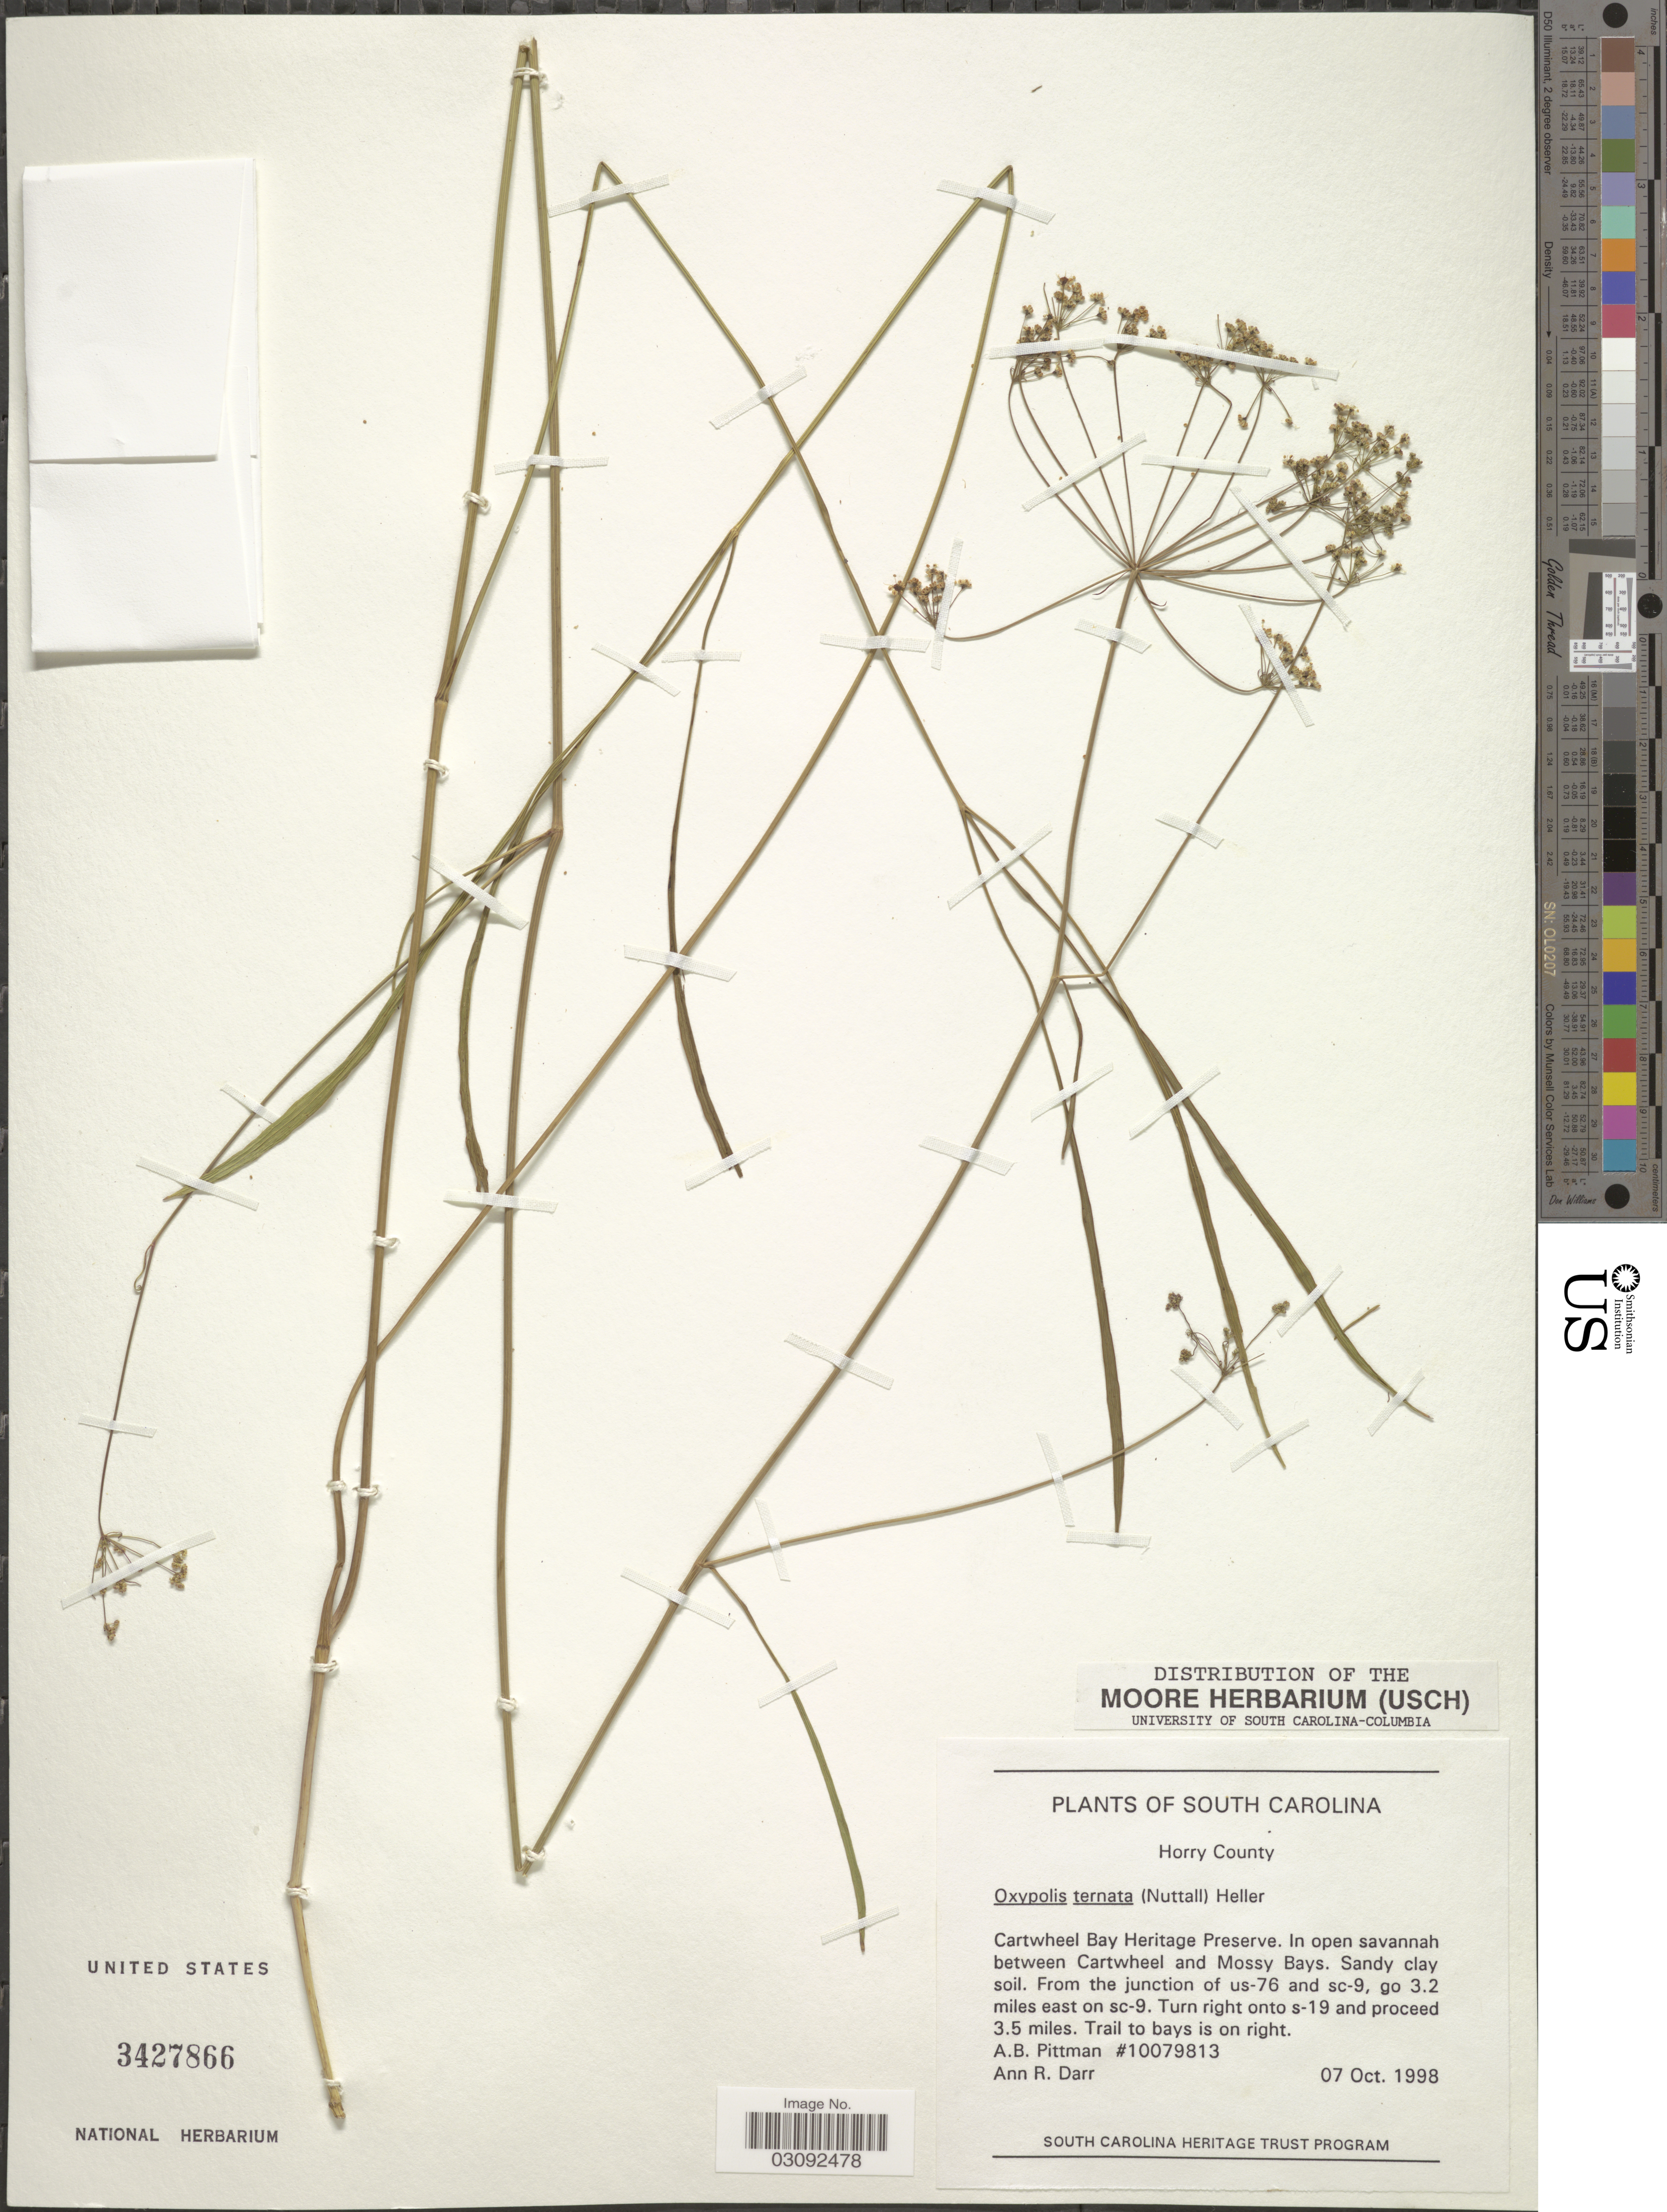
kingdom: Plantae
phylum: Tracheophyta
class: Magnoliopsida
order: Apiales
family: Apiaceae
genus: Oxypolis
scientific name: Oxypolis ternata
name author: (Nutt.) A. Heller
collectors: A. B. Pittman & A. Darr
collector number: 10079813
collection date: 1998-10-07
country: United States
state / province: South Carolina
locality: Horry County. Cartwheel Bay Heritage Preserve. In open savannah between Cartwheel and Mossy Bays. From the junction of us-76 and sc-9, go 3.2 miles east on sc-9. Turn right onto s-19 and proceed 3.5 miles. Trail to bays is on right.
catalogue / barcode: US 3427866